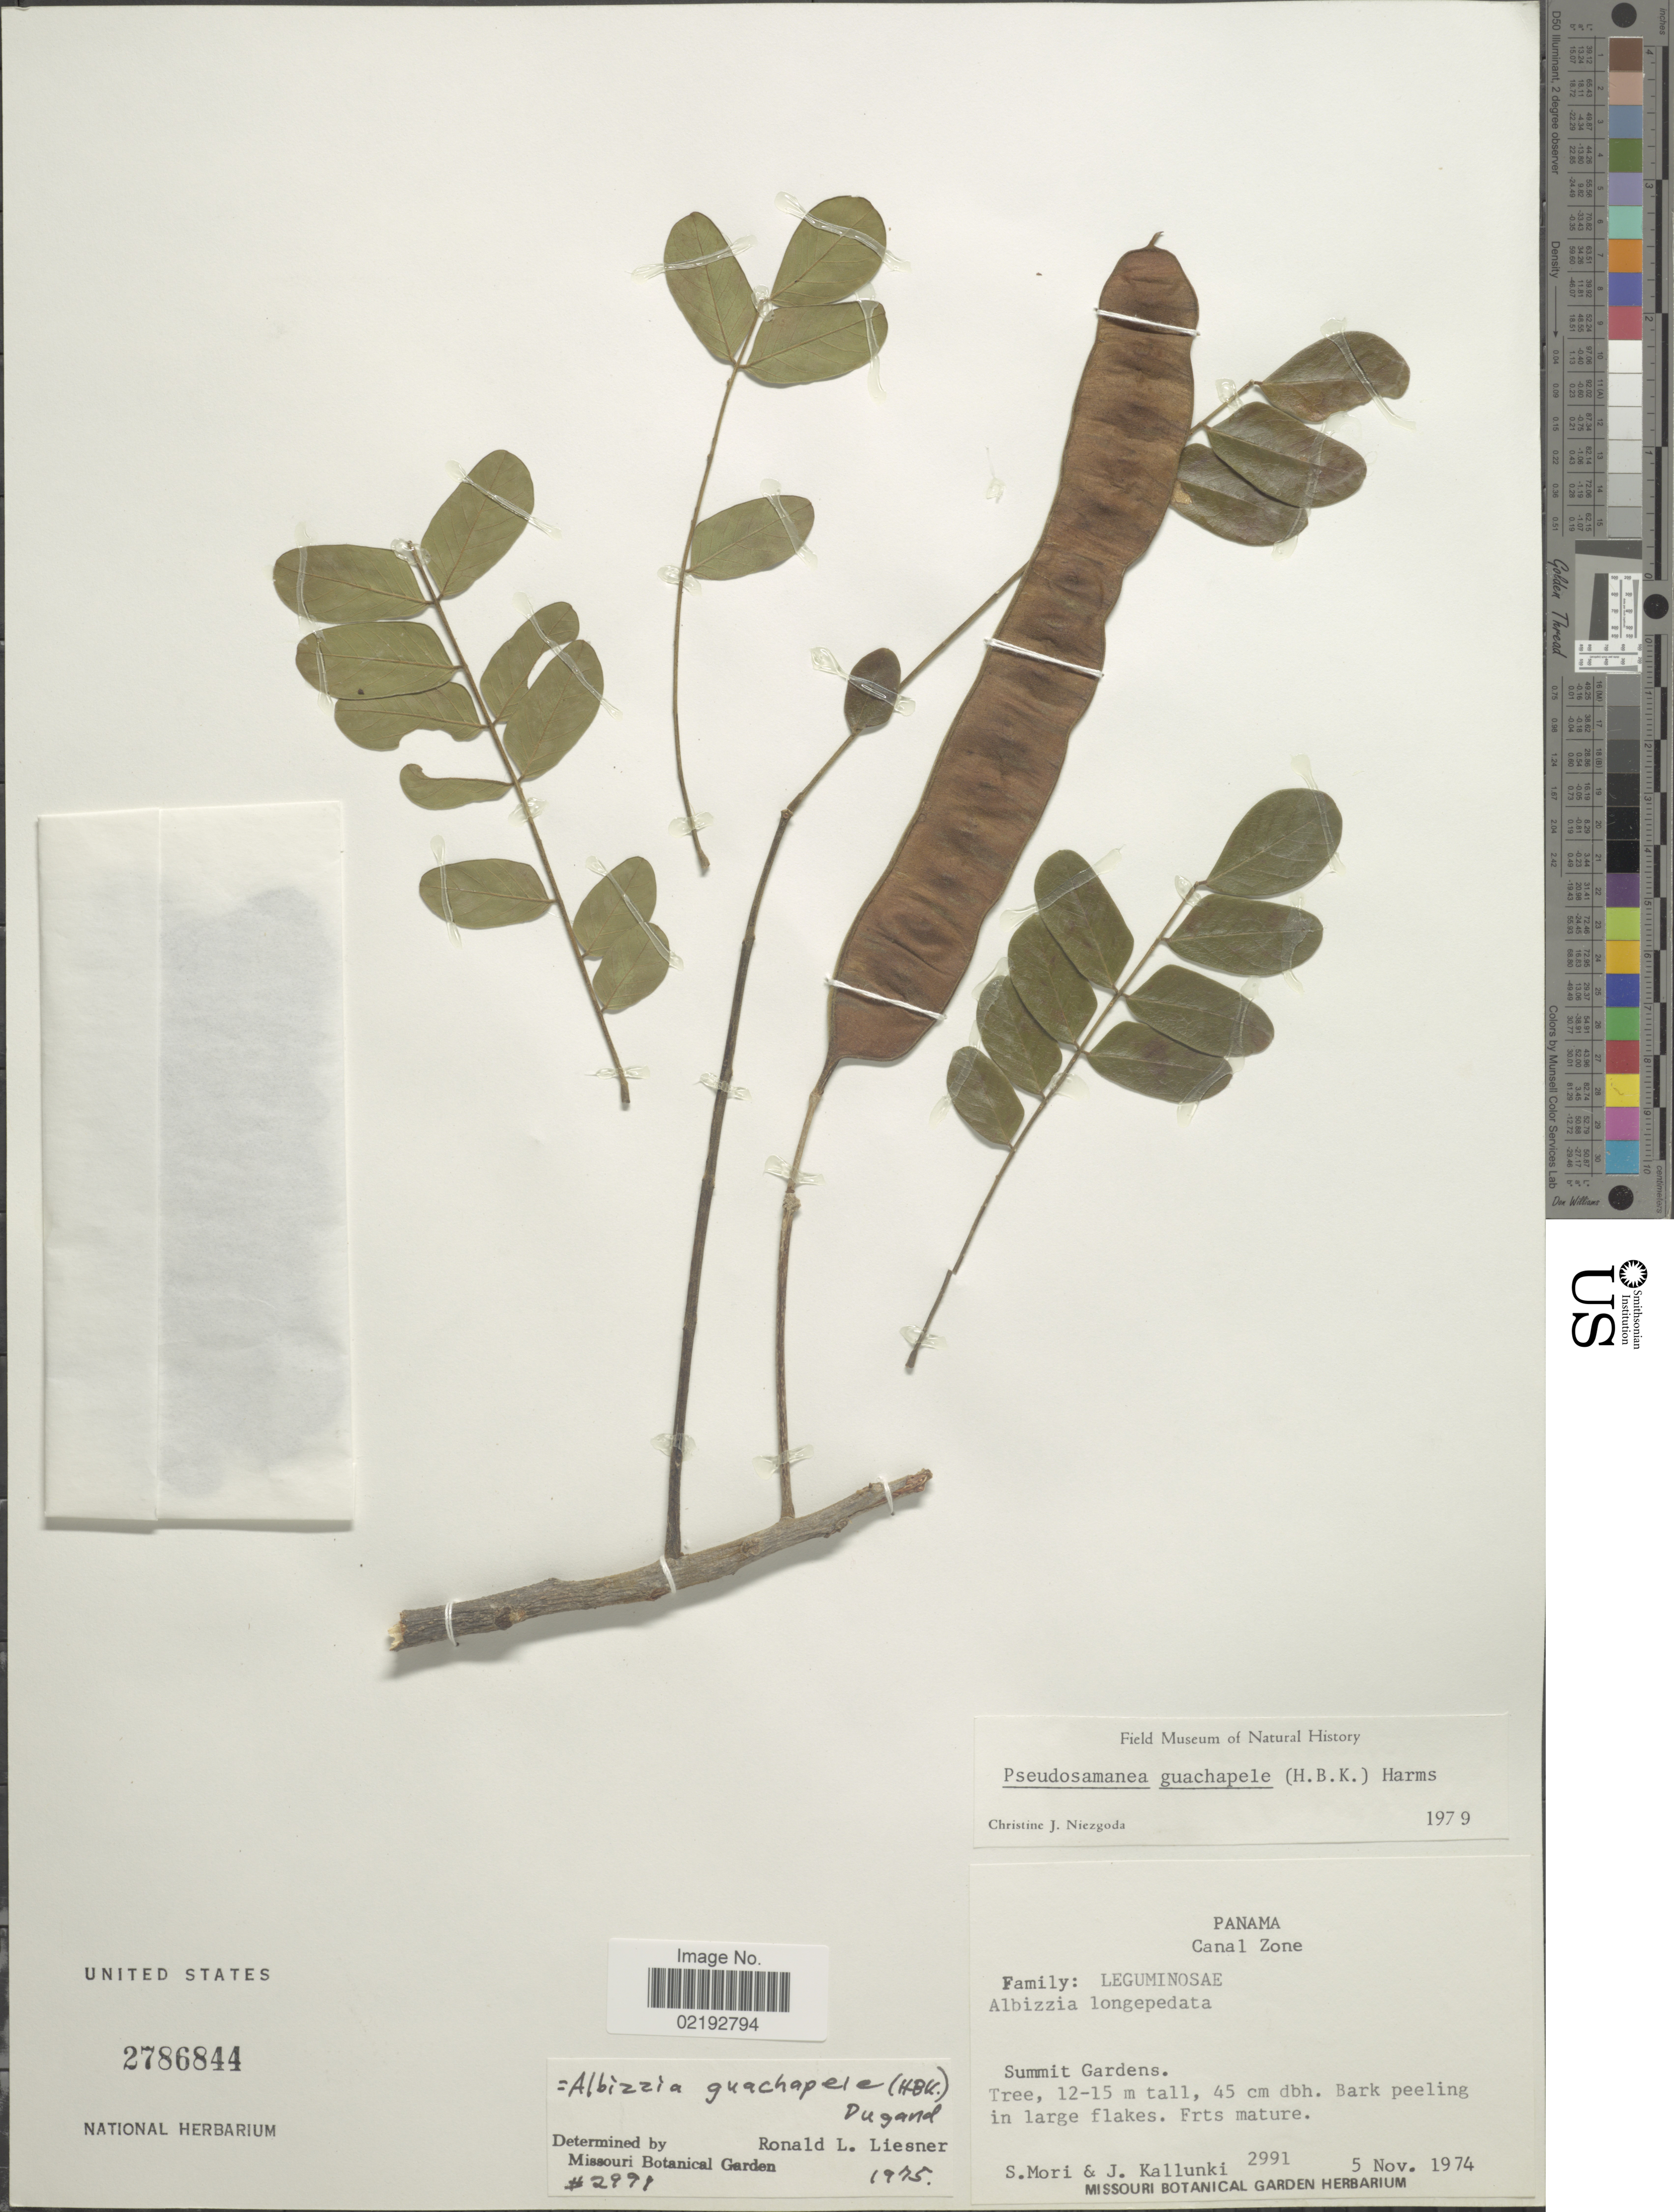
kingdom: Plantae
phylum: Tracheophyta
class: Magnoliopsida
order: Fabales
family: Fabaceae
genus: Pseudosamanea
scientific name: Pseudosamanea guachapele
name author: (Kunth) Harms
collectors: S. Mori & J. Kallunki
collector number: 2991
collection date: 1974-11-05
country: Panama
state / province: Colón / Panamá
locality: Canal Zone, Summit Gardens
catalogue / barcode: US 2786844